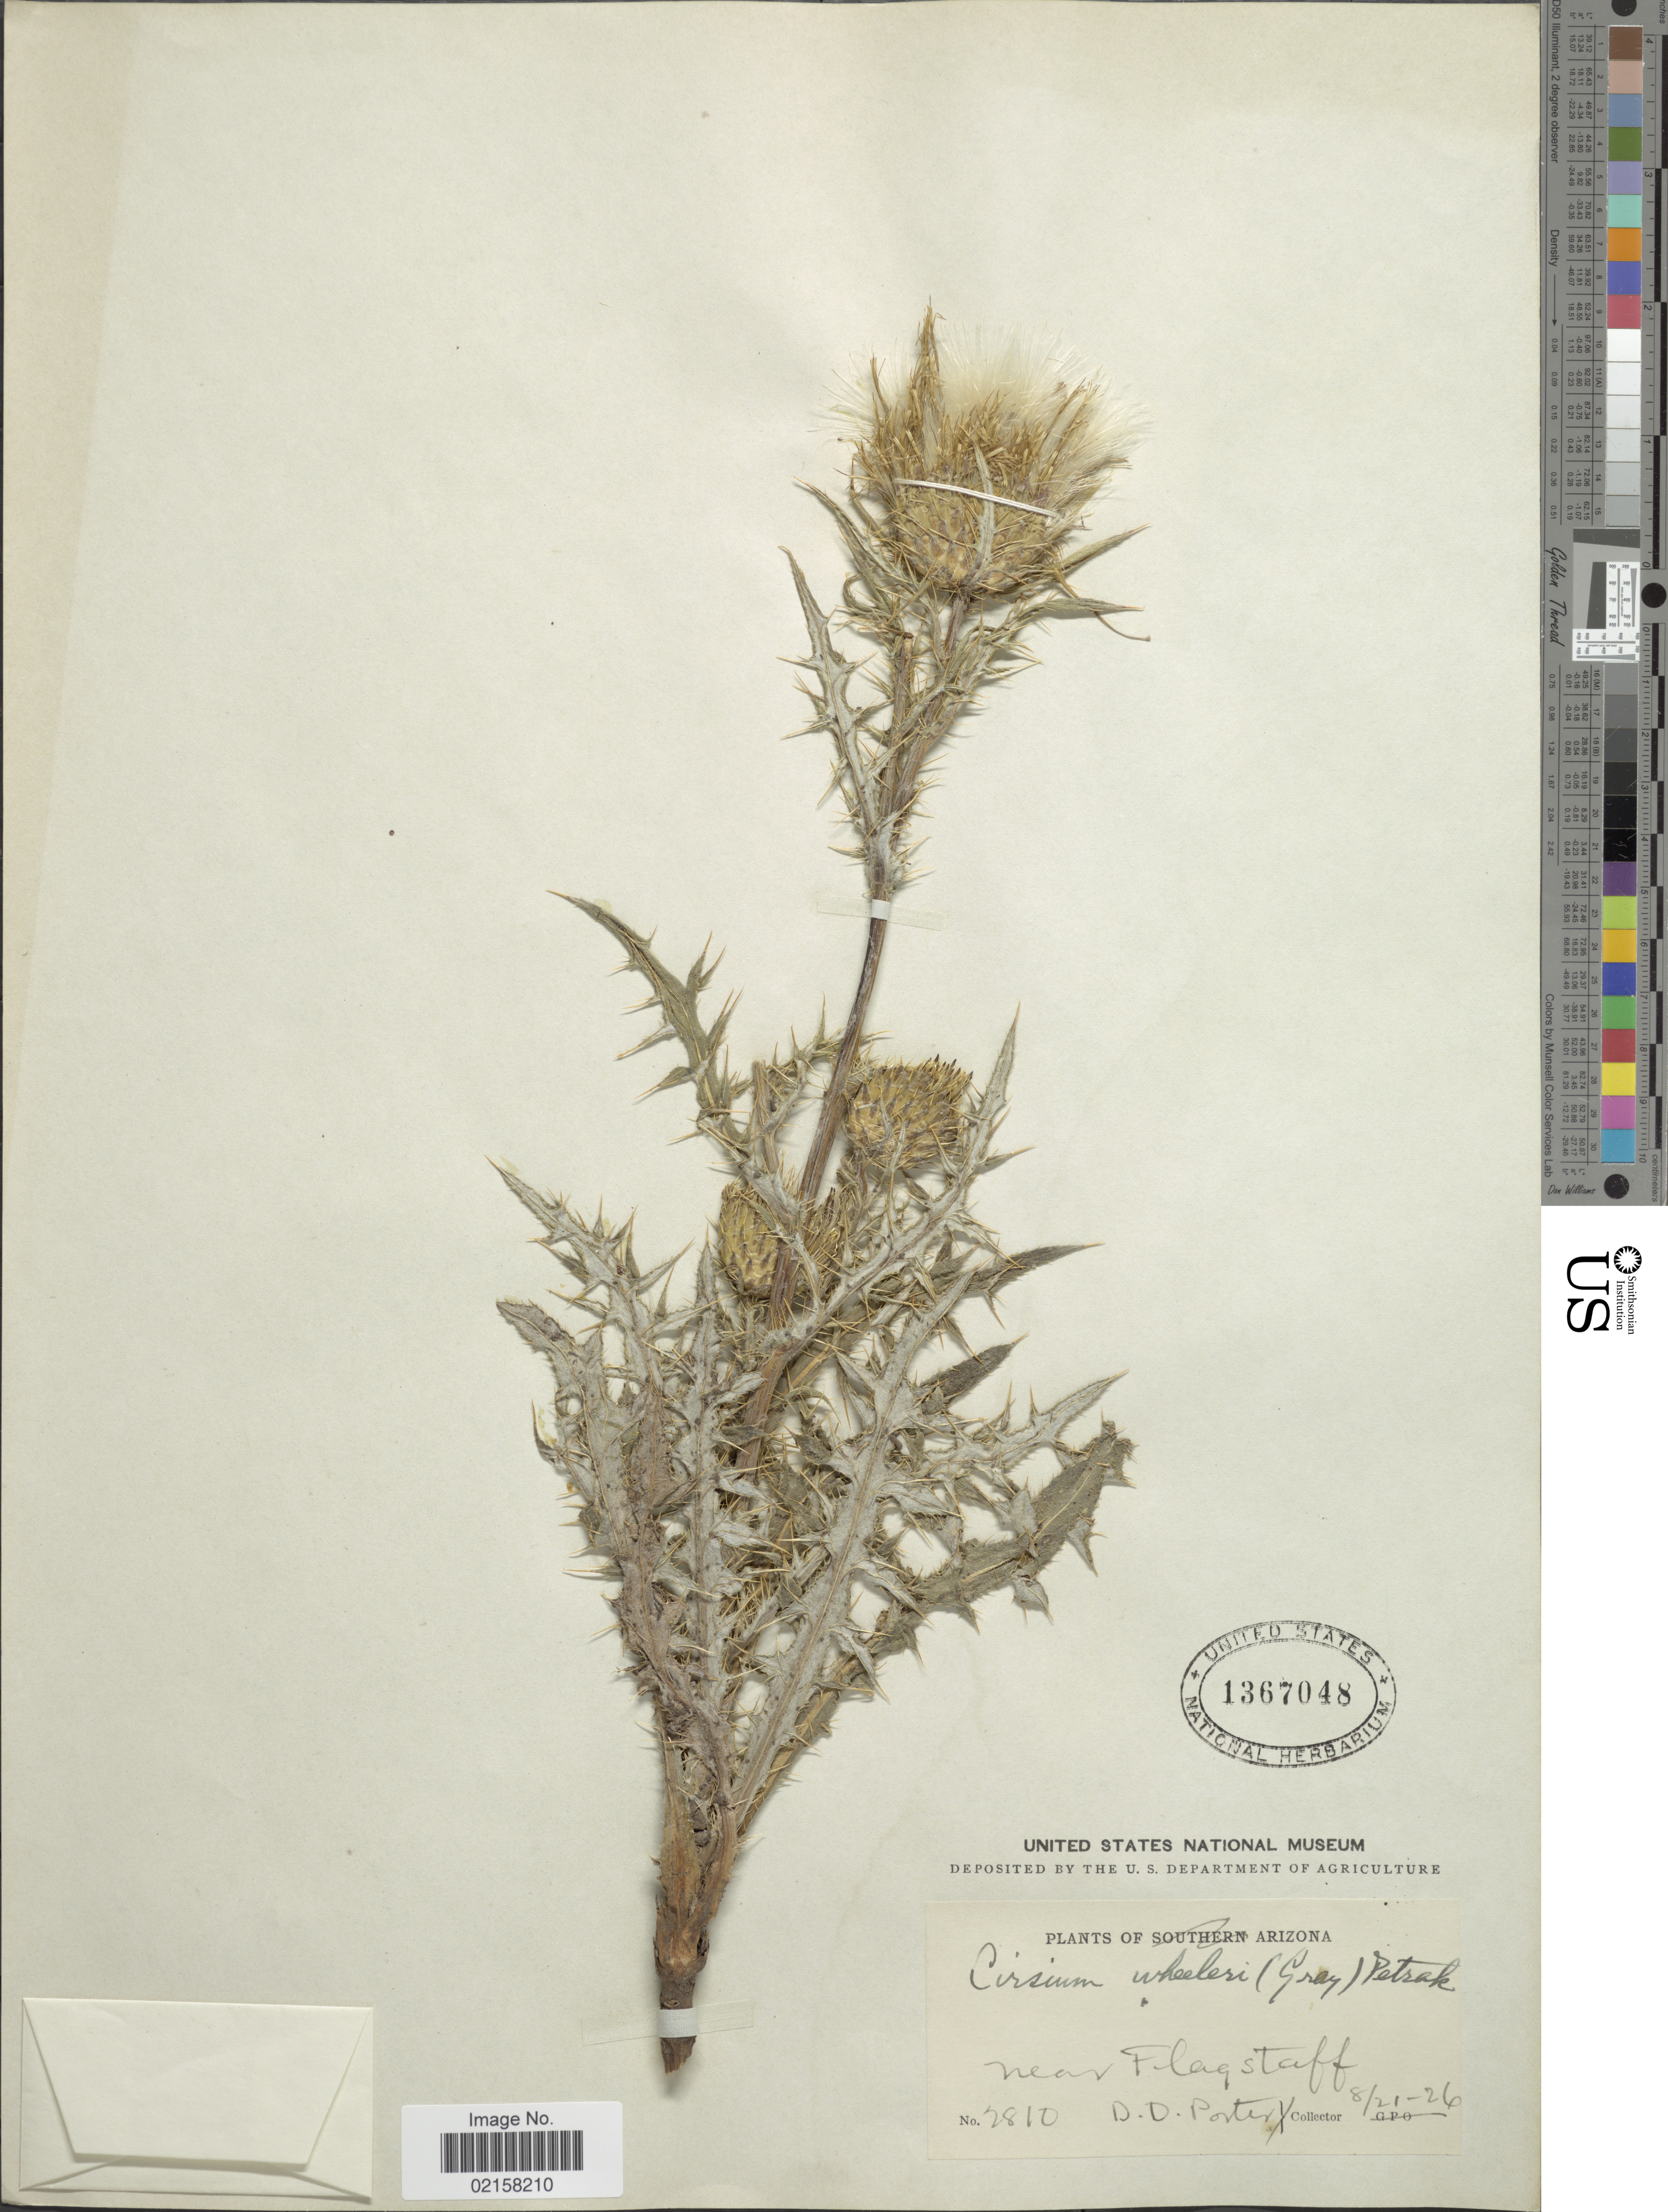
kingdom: Plantae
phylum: Tracheophyta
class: Magnoliopsida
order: Asterales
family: Asteraceae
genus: Cirsium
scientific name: Cirsium wheeleri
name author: (A. Gray) Petr.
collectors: D. D. Porter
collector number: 2810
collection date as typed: Transcribed d/m/y: 21/8/26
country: United States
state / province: Arizona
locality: Near Flagstaff.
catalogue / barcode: US 1367048